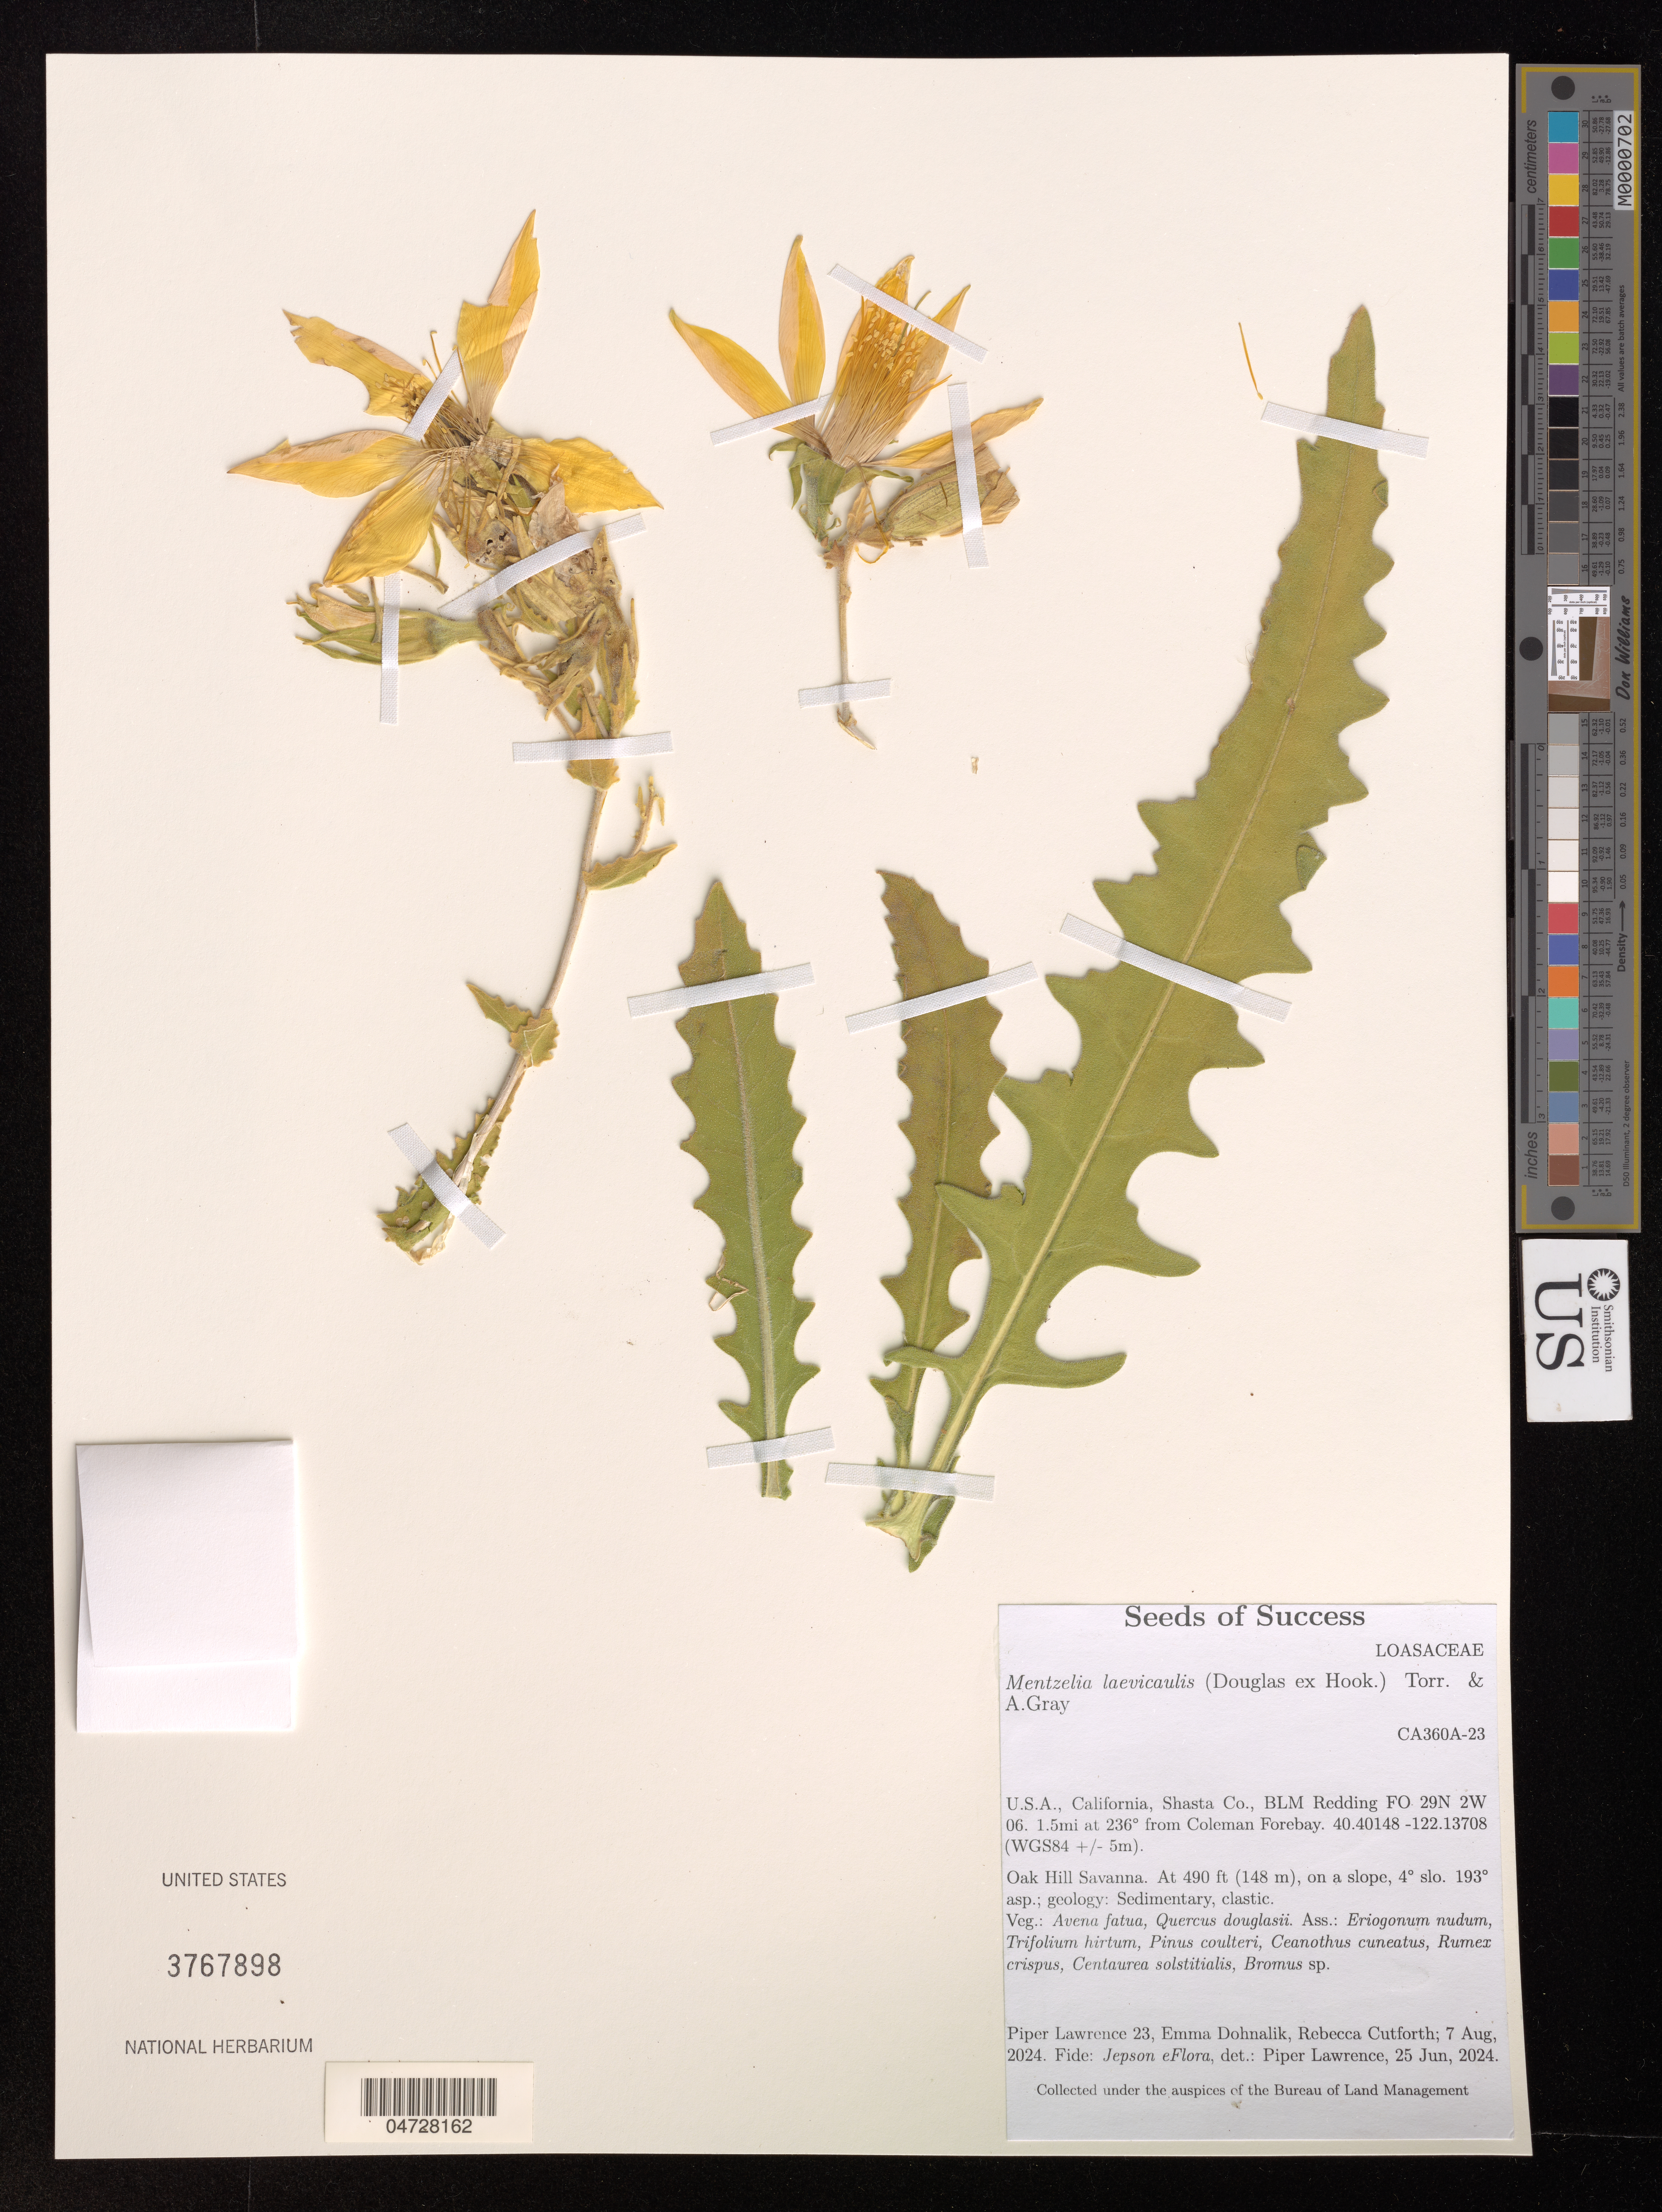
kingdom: Plantae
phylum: Tracheophyta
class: Magnoliopsida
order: Cornales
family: Loasaceae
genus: Mentzelia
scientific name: Mentzelia laevicaulis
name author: (Douglas ex Hook.) Torr. & A. Gray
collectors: P. Lawrence, E. Dohnalik & R. Cutforth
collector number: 23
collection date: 2024-08-07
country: United States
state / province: California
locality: Shasta Co., BLM Redding FO 29N 2W 06. 1.5mi at 236° from Coleman Forebay.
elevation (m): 149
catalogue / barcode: US 3767898